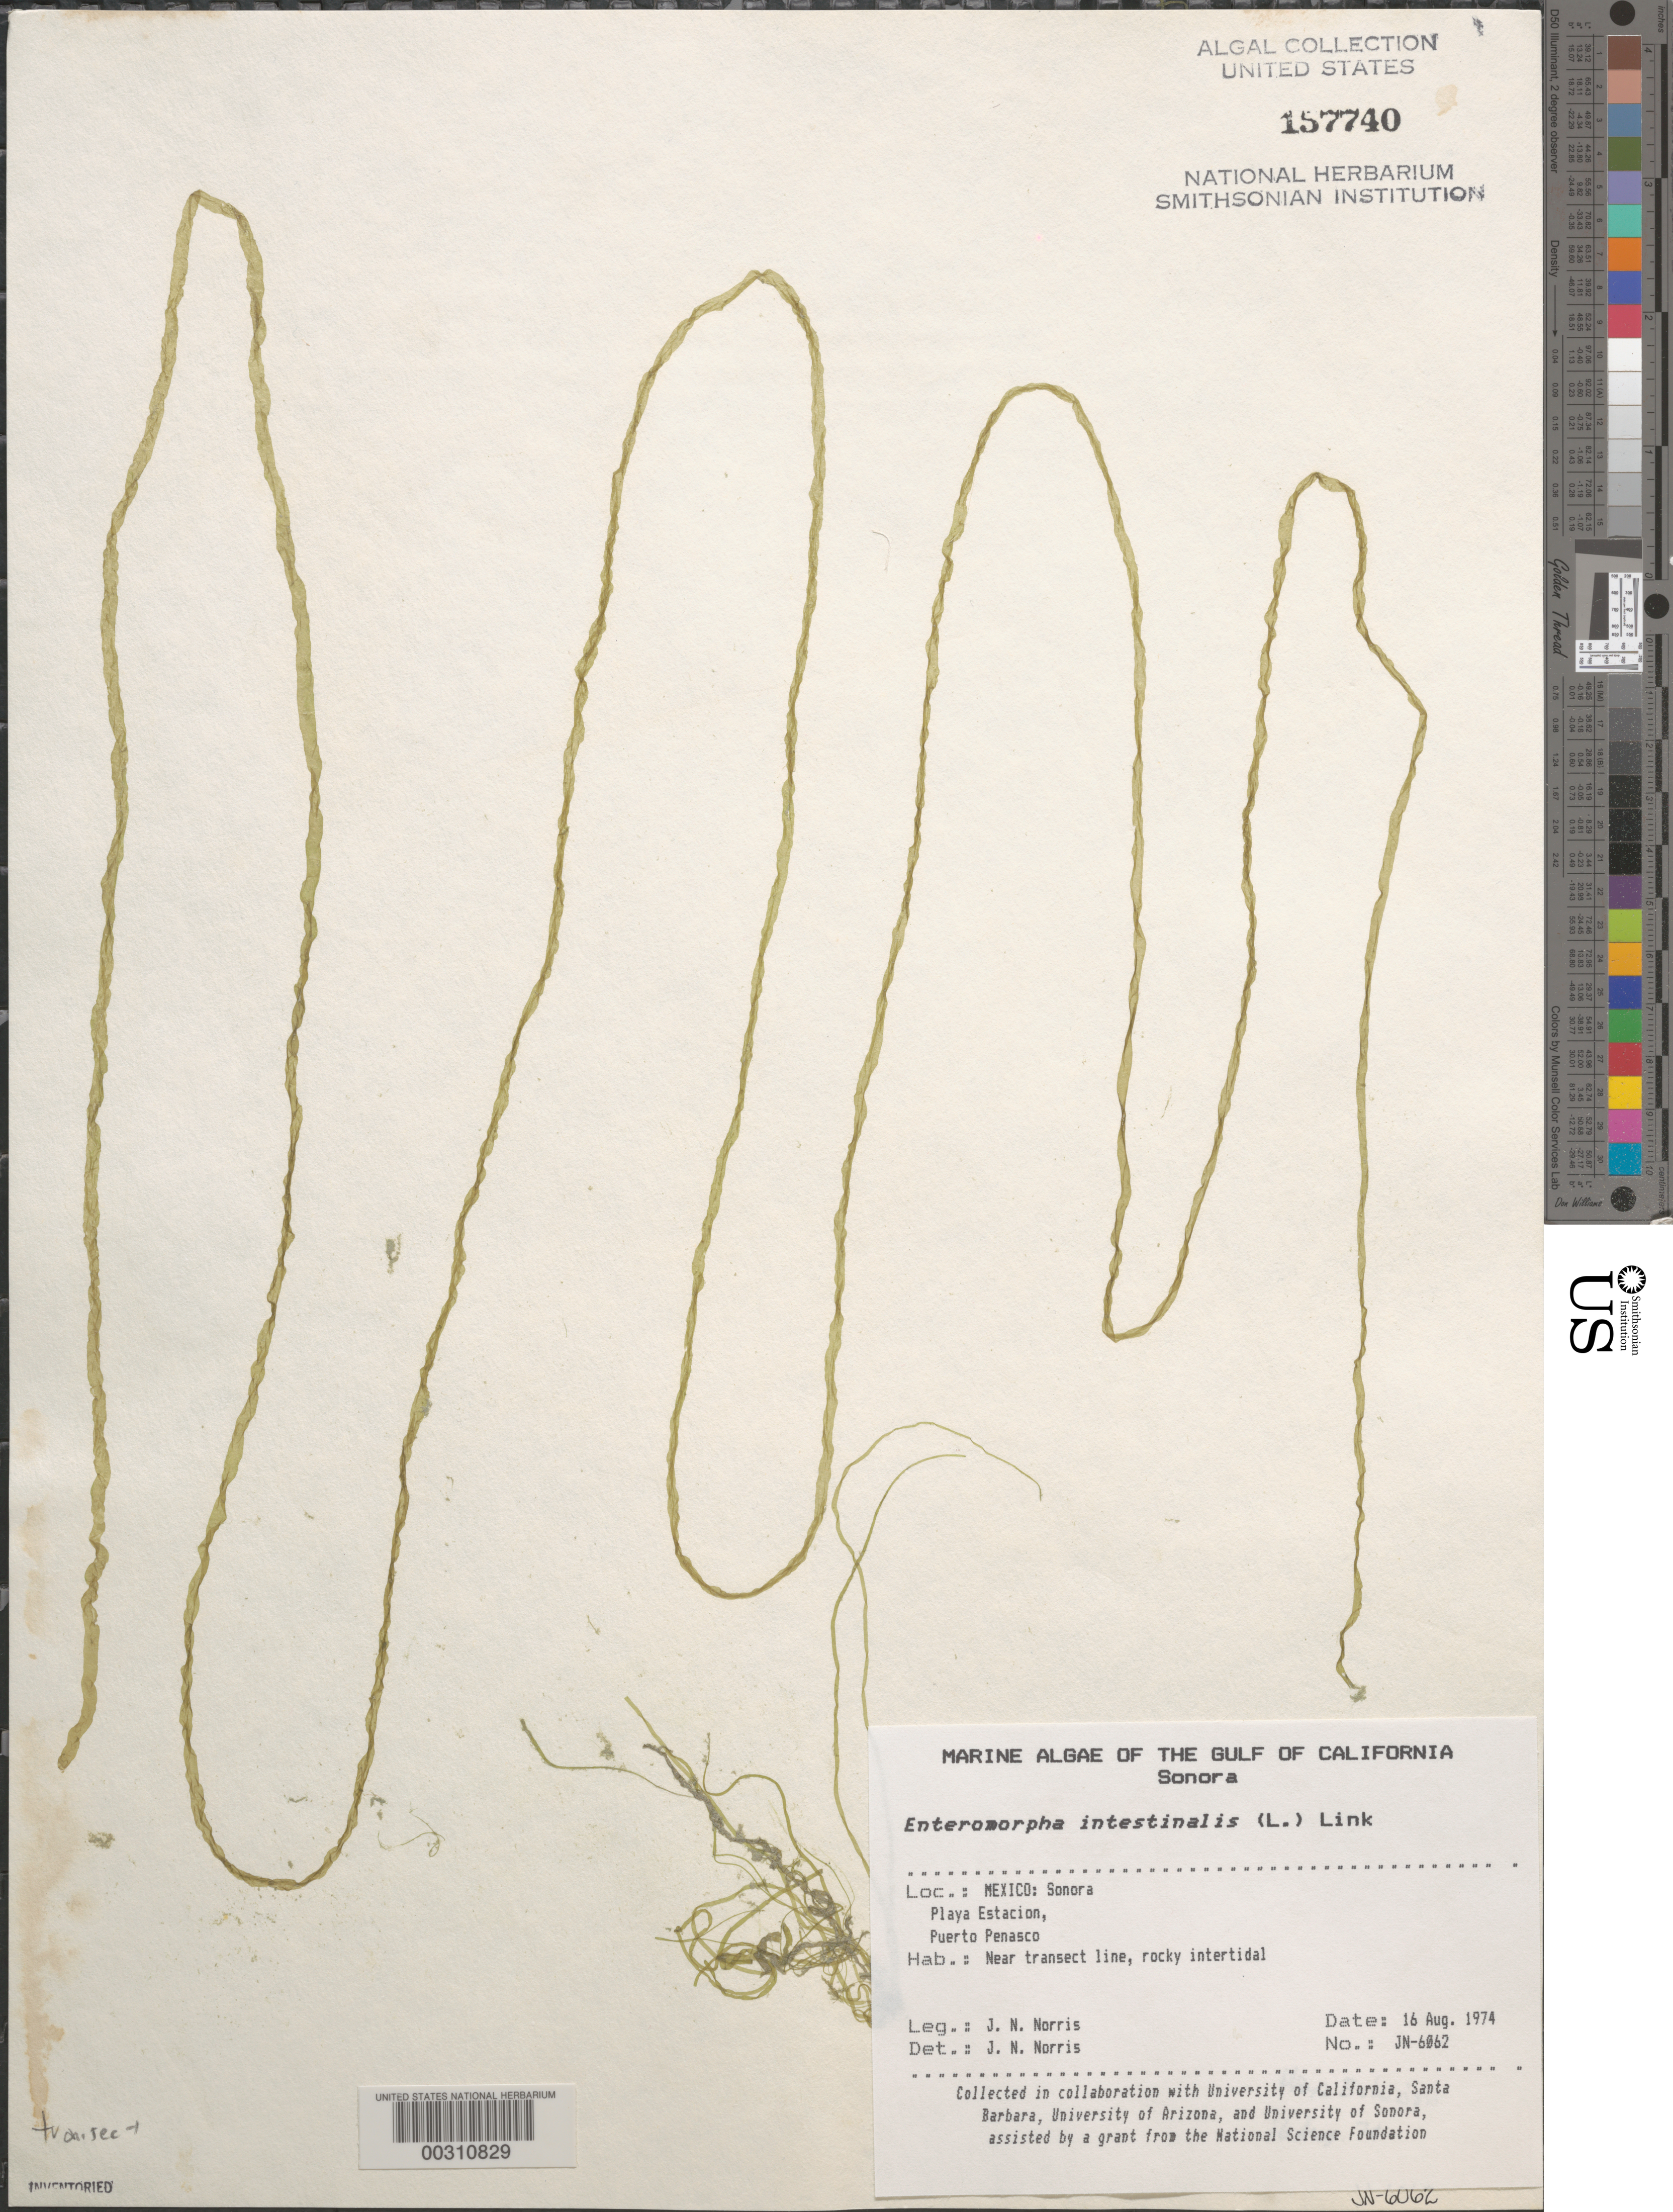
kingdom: Plantae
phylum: Chlorophyta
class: Ulvophyceae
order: Ulvales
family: Ulvaceae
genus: Ulva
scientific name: Ulva intestinalis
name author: L.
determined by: Algae name updating Project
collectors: J. N. Norris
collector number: JN-6062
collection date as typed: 16 Aug 1974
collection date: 1974-08-16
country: Mexico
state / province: Sonora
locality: Playa Estacion, Puerto Penasco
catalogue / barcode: US 157740